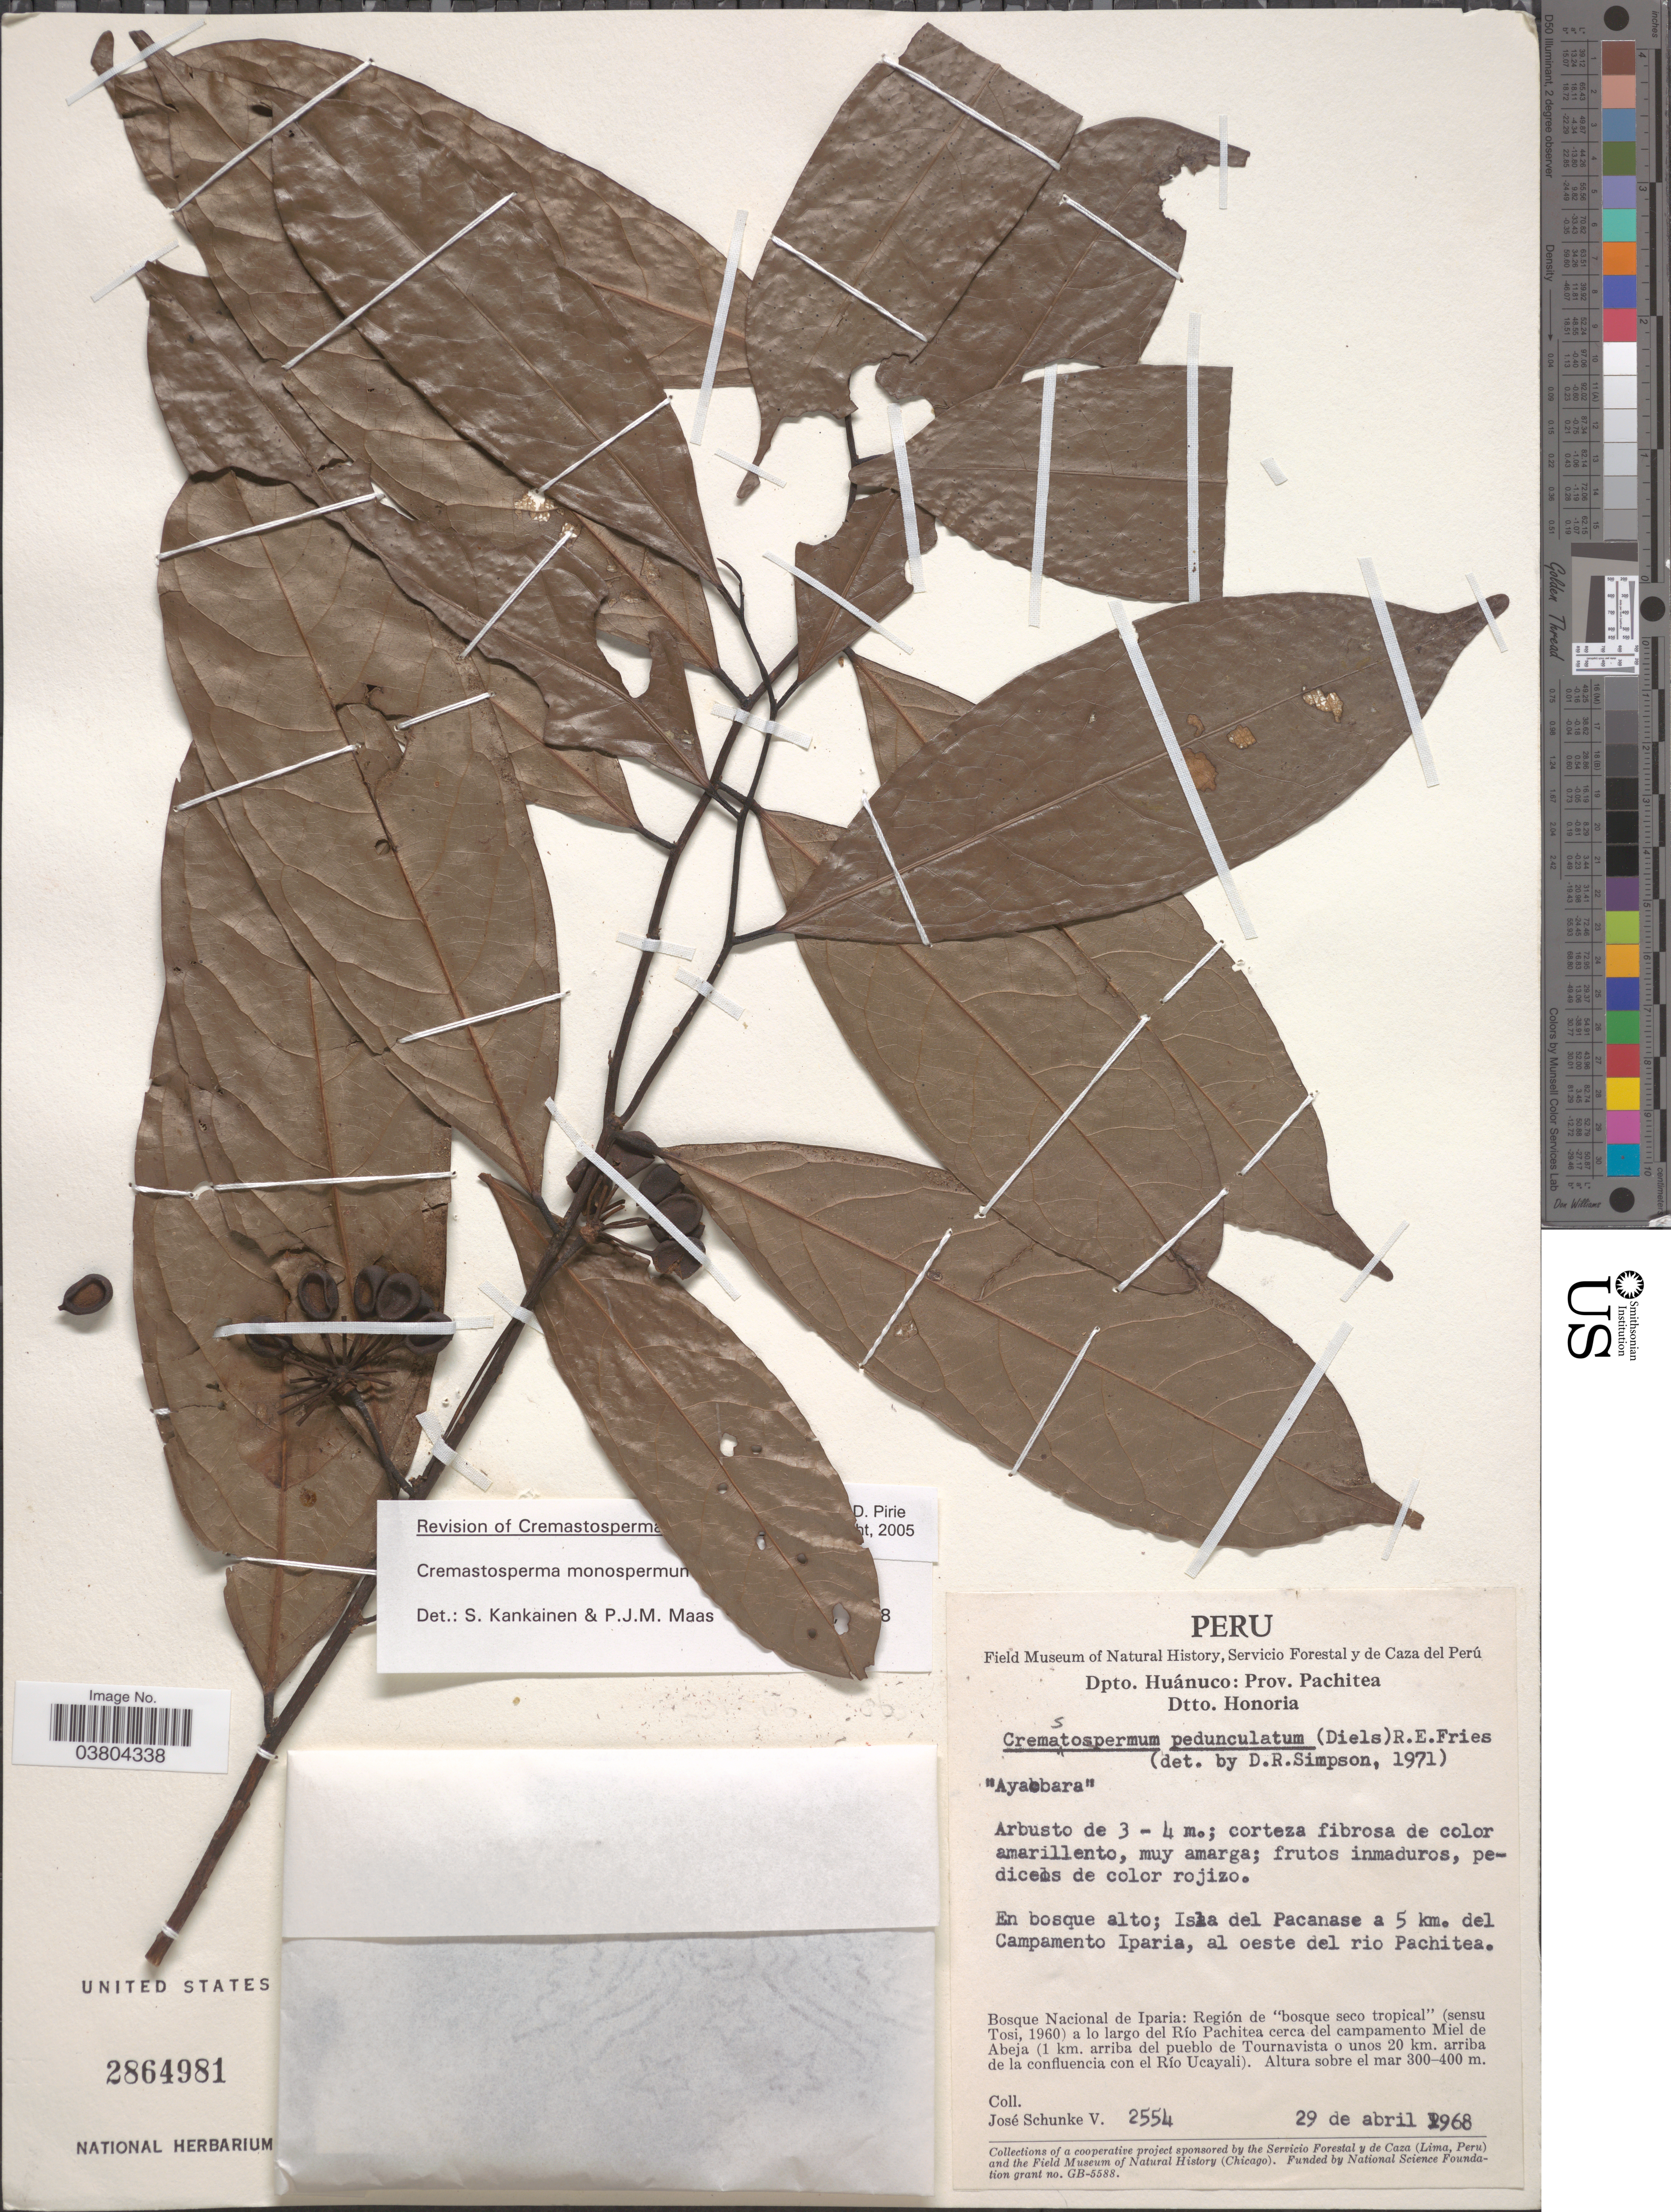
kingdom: Plantae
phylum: Tracheophyta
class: Magnoliopsida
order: Magnoliales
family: Annonaceae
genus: Cremastosperma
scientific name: Cremastosperma monospermum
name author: (Rusby) R.E. Fr.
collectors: J. Schunke Vigo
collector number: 2554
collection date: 1968-04-29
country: Peru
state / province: Huánuco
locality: Dpto. Huánuco: Prov. Pachitea. Dtto. Honoria. En bosque alto; Isla del Pacanase a 5 km. del Campamento Iparia, al oeste del rio Pachitea. Bosque Nacional de Iparia: Región de "bosque seco tropical" (sensu Tosi, 1960) a lo largo del Río Pachitea cerca del campamento Miel de Abeja (1 km. arriba del pueblo de Tournavista o unos 20 km. arriba de la confluencia con el Río Ucayali).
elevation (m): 300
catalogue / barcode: US 2864981